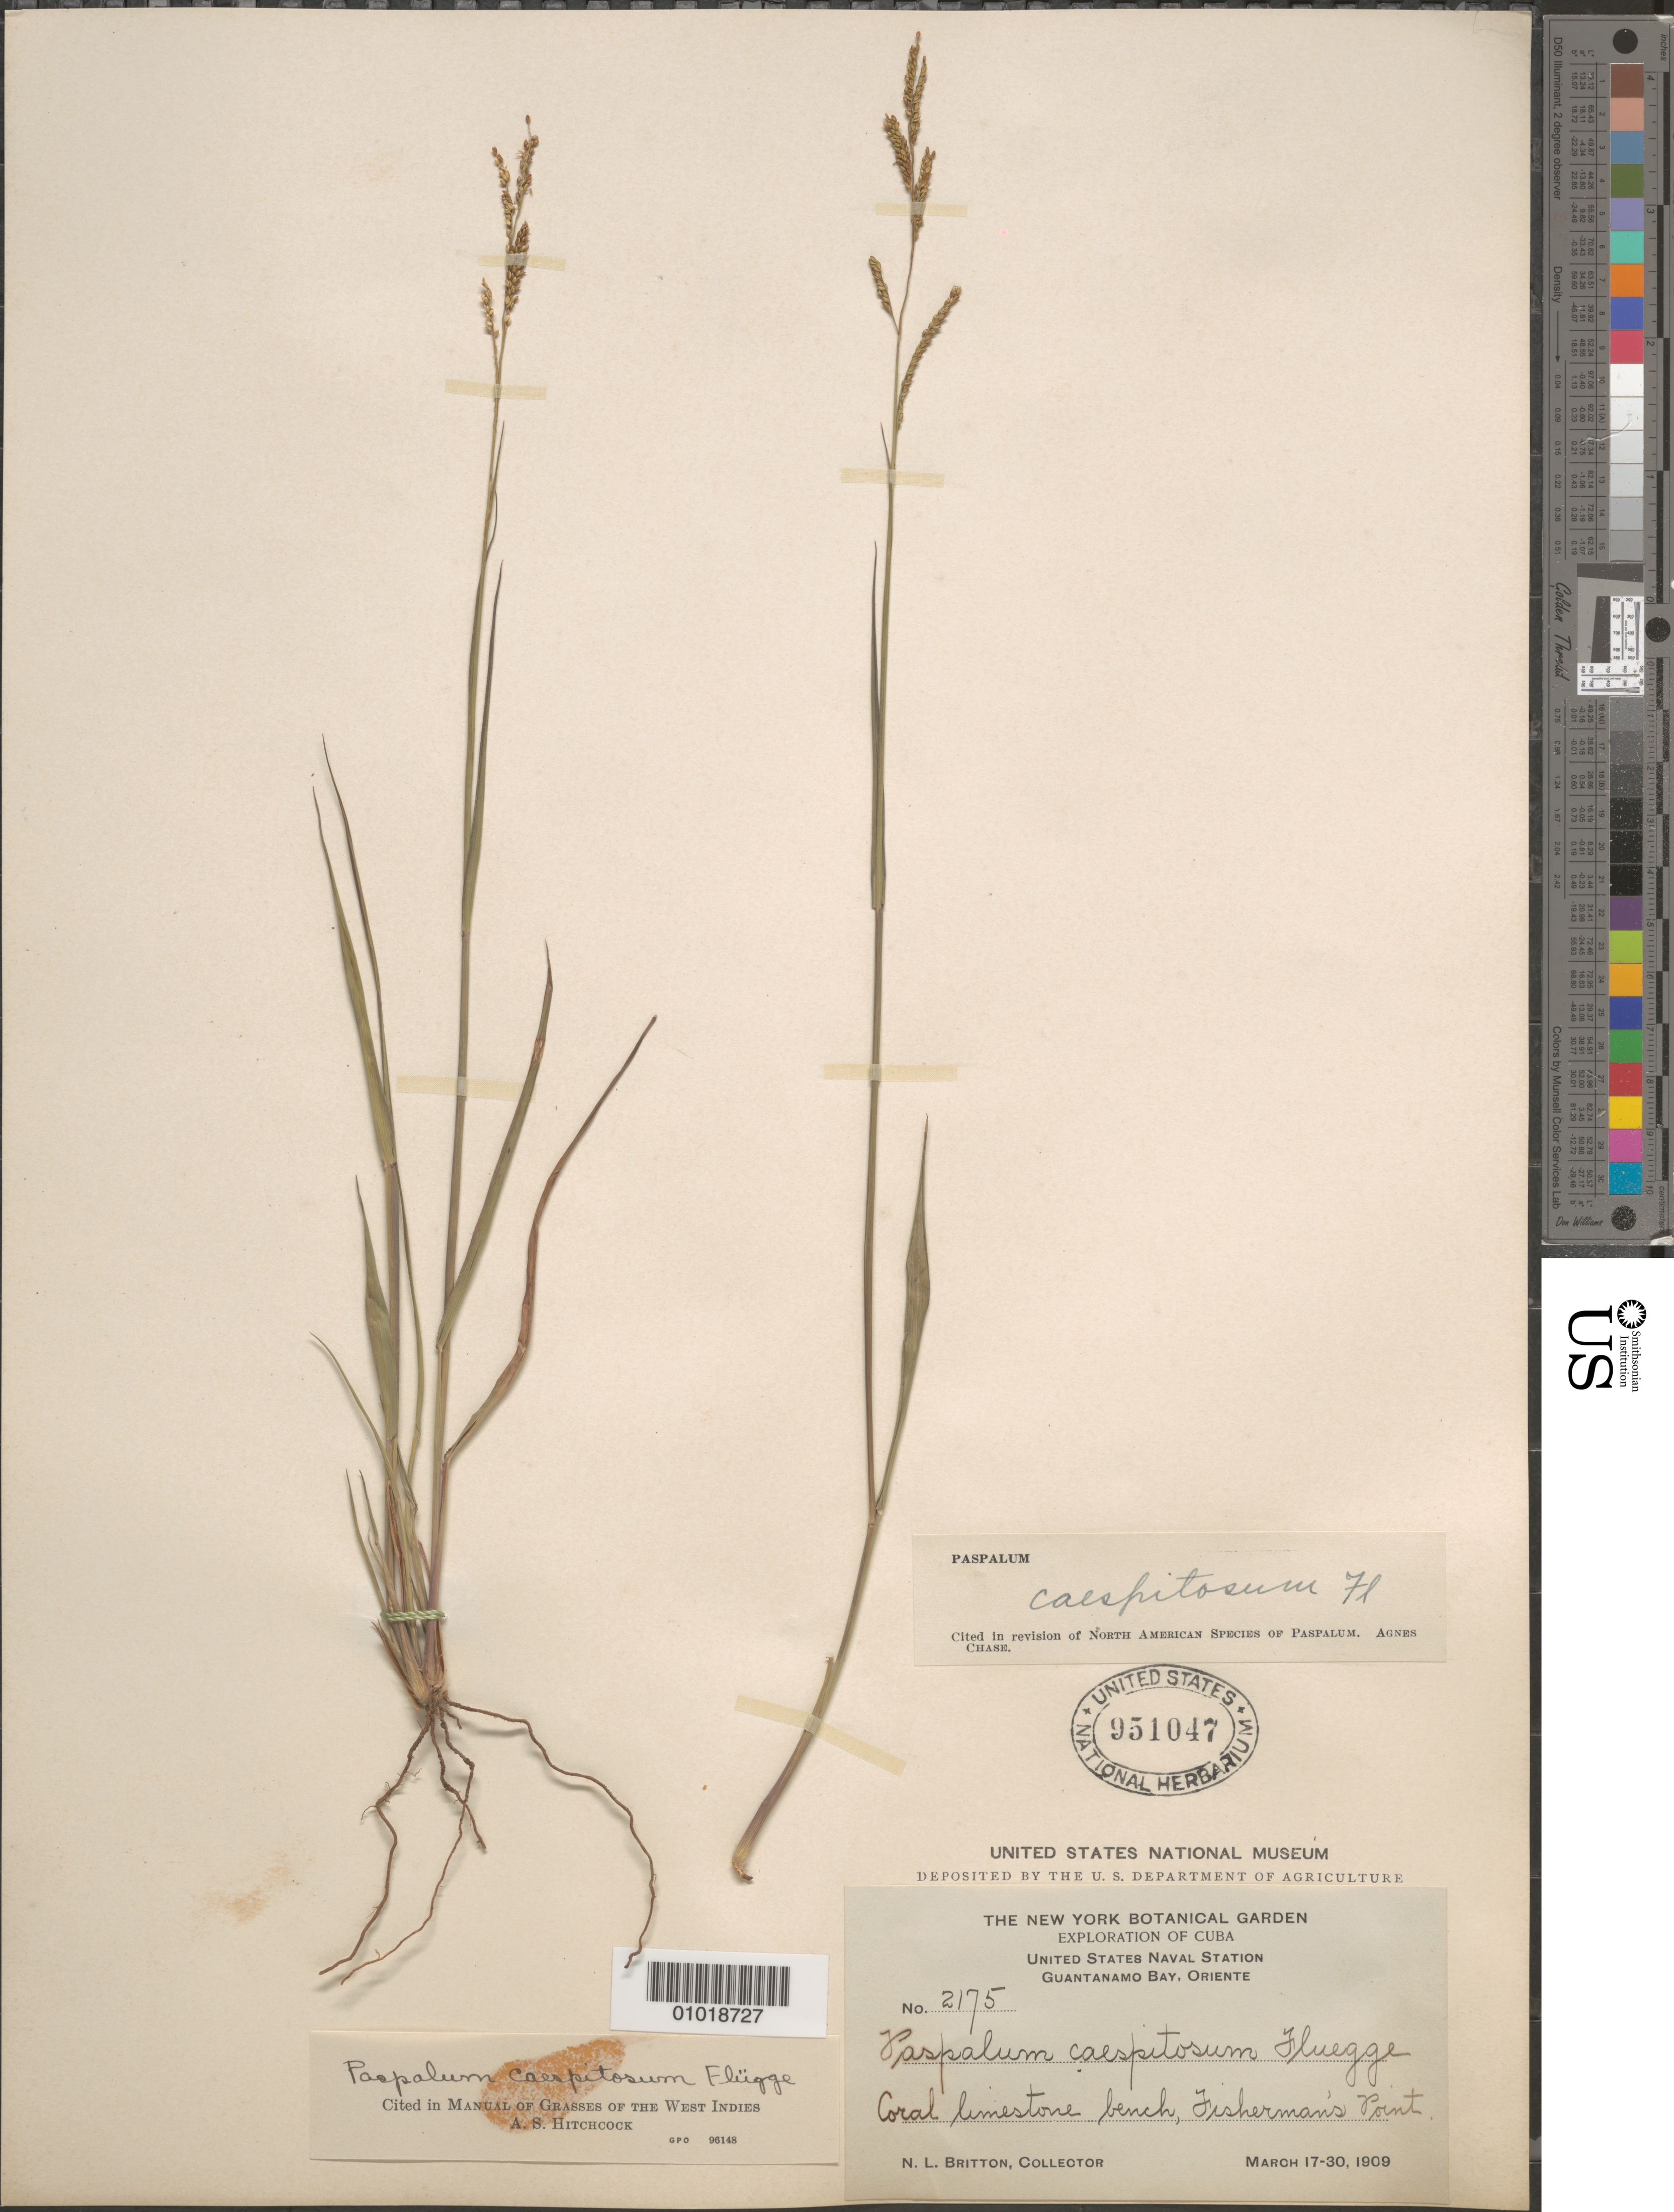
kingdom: Plantae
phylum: Tracheophyta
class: Liliopsida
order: Poales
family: Poaceae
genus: Paspalum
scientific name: Paspalum caespitosum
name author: Flüggé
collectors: N. Britton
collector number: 2175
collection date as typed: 17 Mar 1909 to 30 Mar 1909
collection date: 1909-03-17/1909-03-30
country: Cuba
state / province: Guantánamo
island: Cuba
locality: Coral Limestone bench, Fisherman's point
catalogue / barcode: US 951047